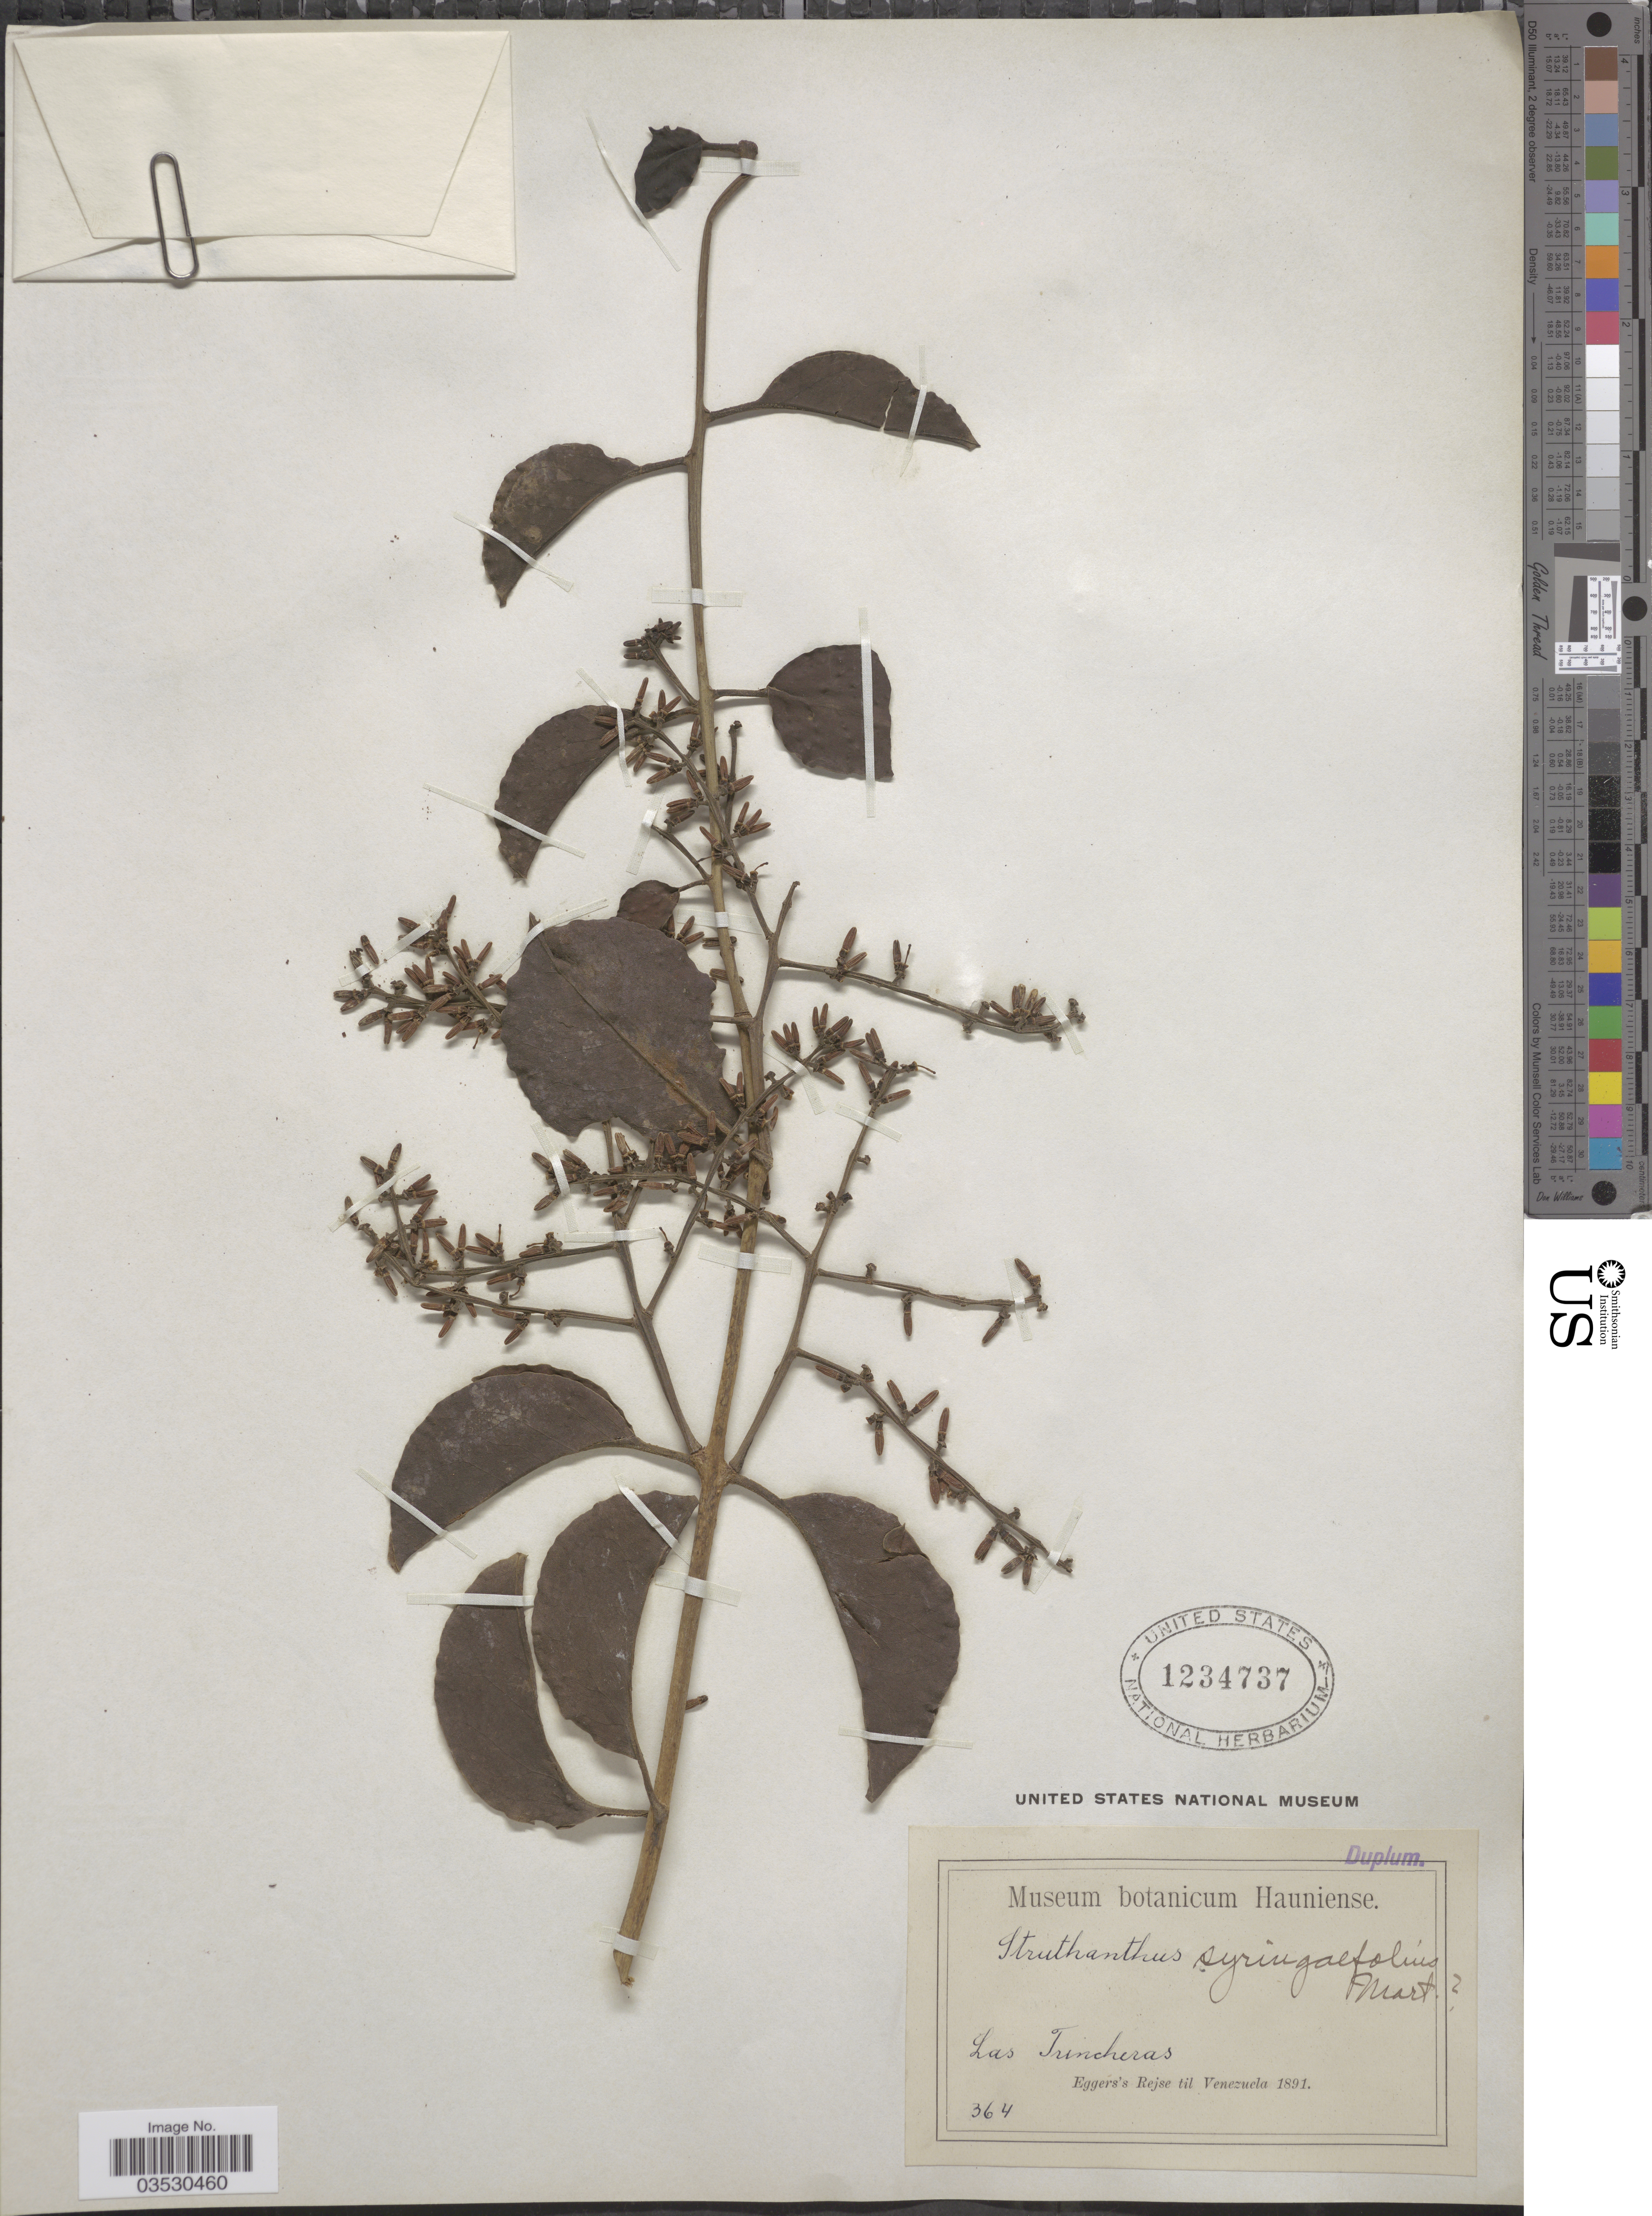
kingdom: Plantae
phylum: Tracheophyta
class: Magnoliopsida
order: Santalales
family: Loranthaceae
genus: Struthanthus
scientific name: Struthanthus syringifolius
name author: (Mart.) Mart.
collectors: -. Eggers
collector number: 364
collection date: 1891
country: Venezuela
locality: Las Trincheras.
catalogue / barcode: US 1234737